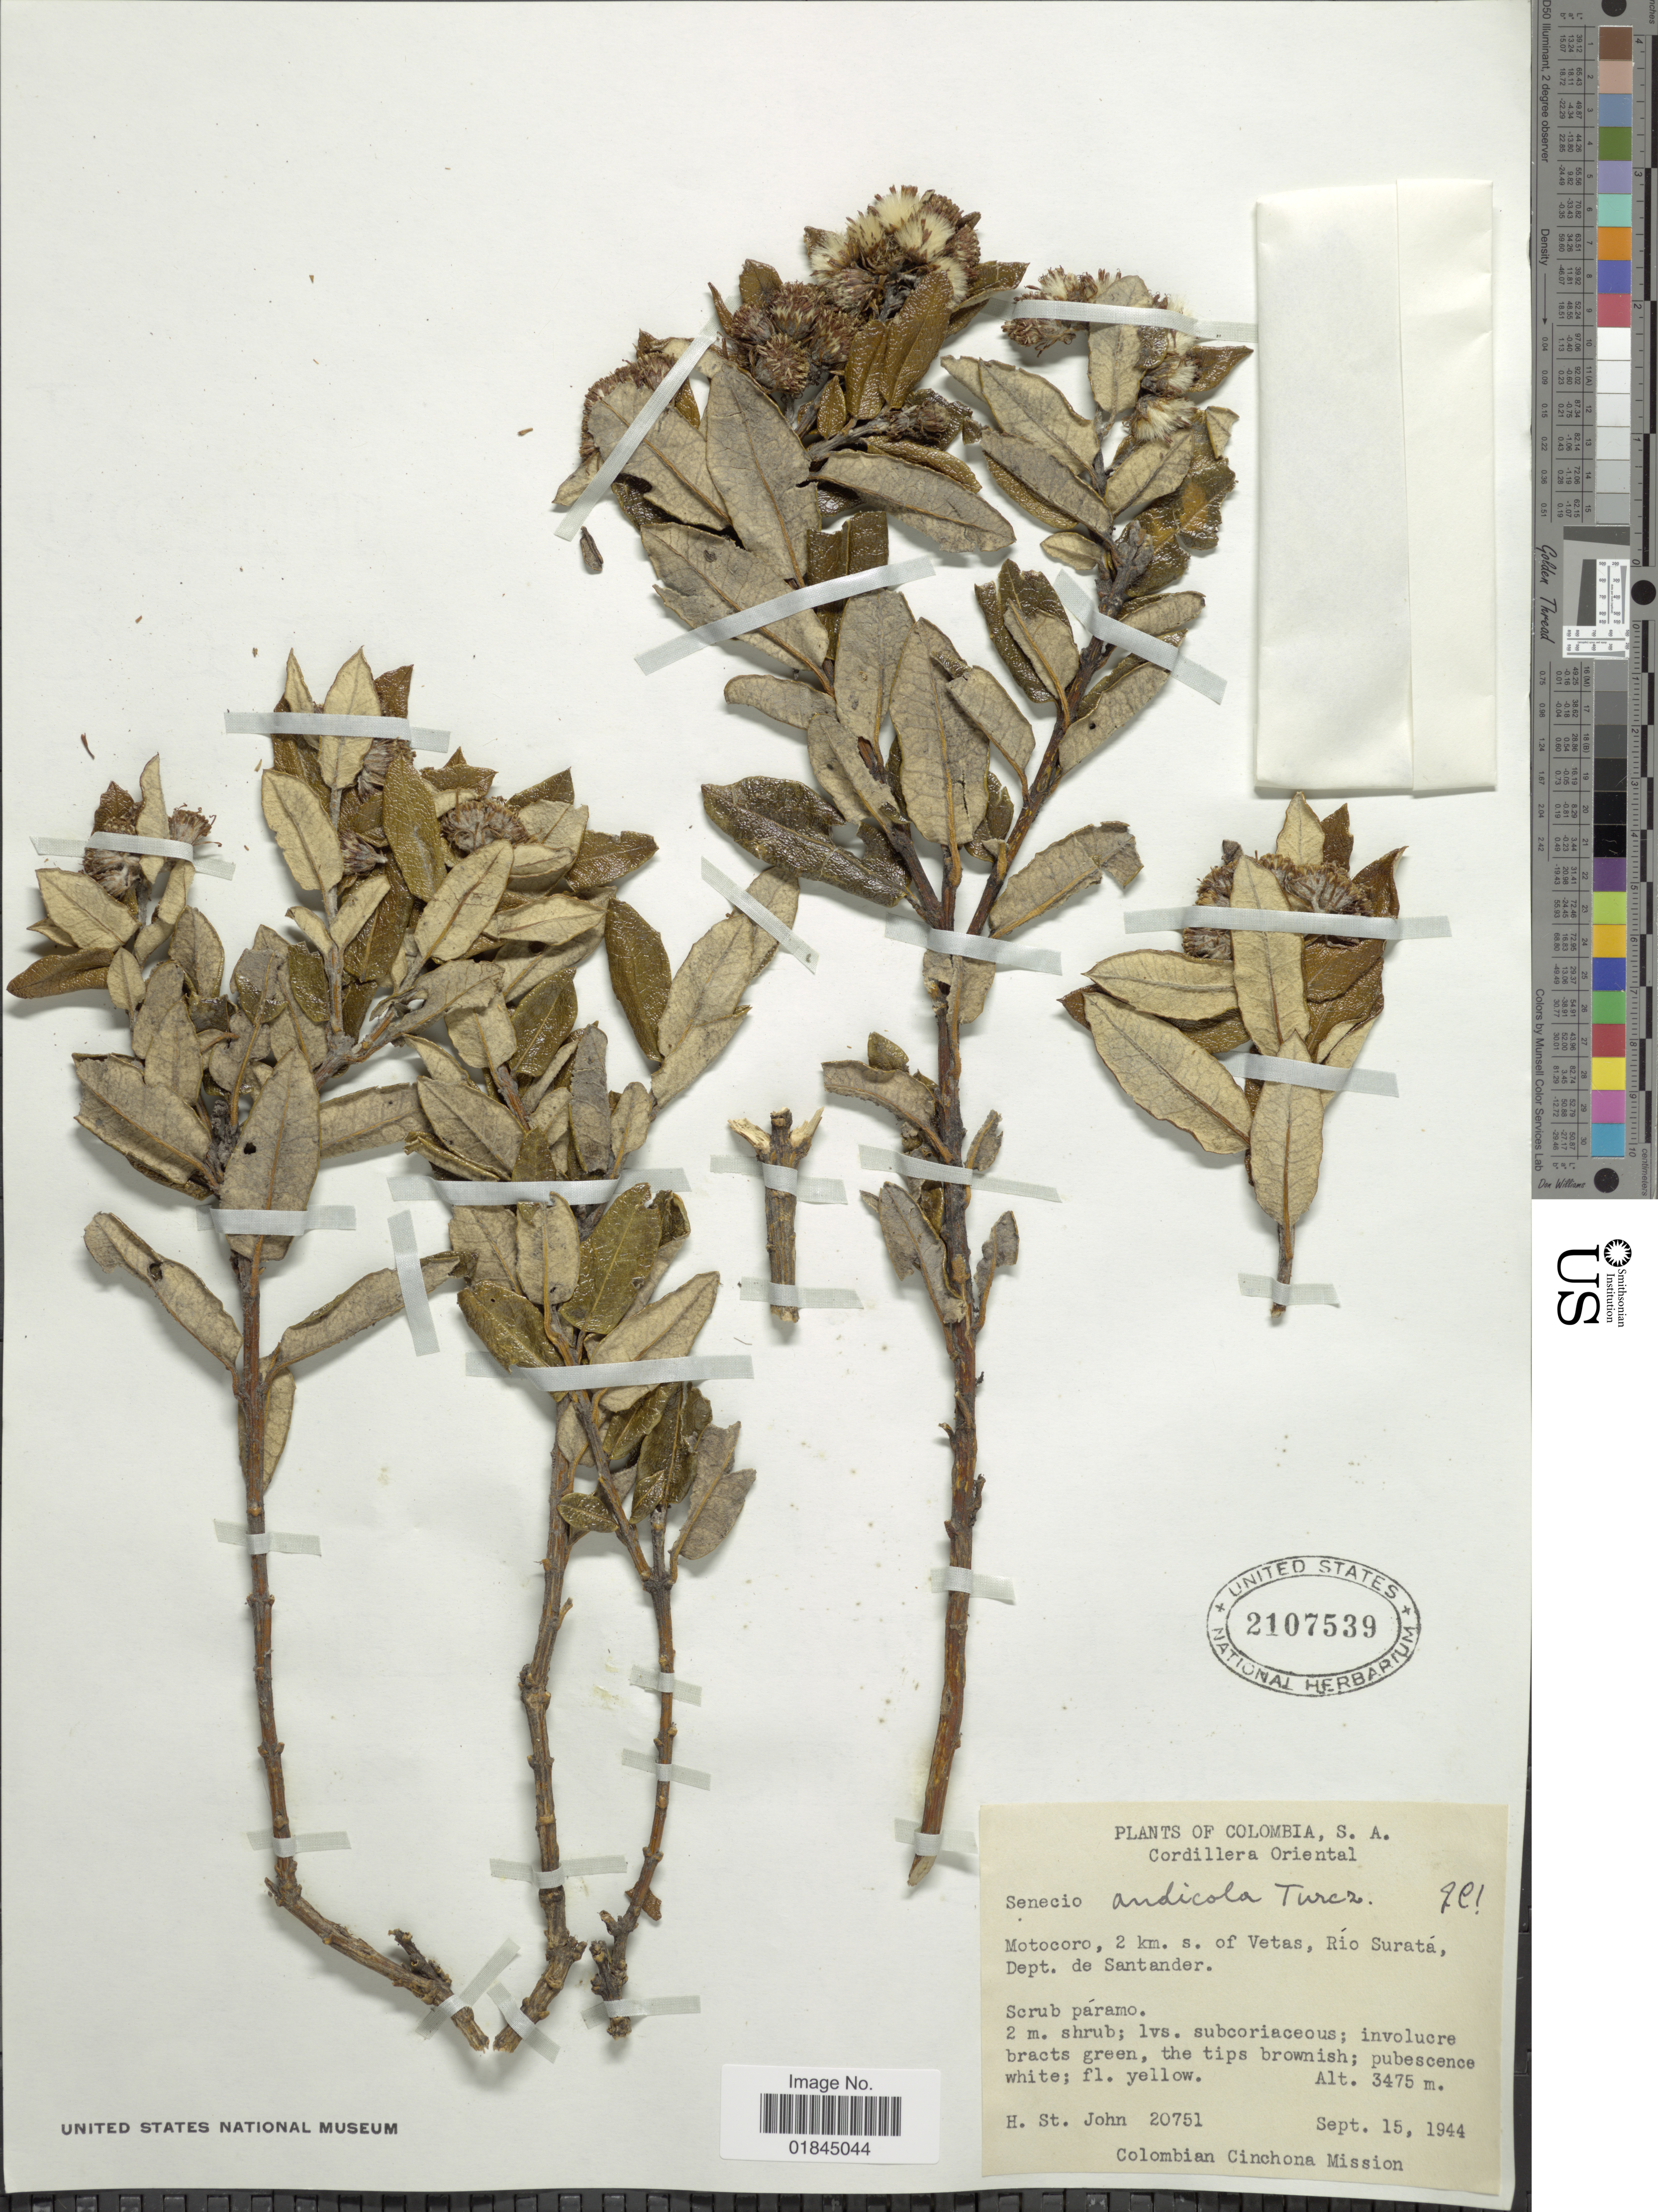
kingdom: Plantae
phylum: Tracheophyta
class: Magnoliopsida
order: Asterales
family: Asteraceae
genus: Pentacalia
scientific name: Pentacalia andicola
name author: (Turcz.) Cuatrec.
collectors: H. St. John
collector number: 20751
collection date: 1944-09-15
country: Colombia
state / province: Santander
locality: Motocoro, 2 km. s. of Vetas, Rio Surata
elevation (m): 3475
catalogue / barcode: US 2107539